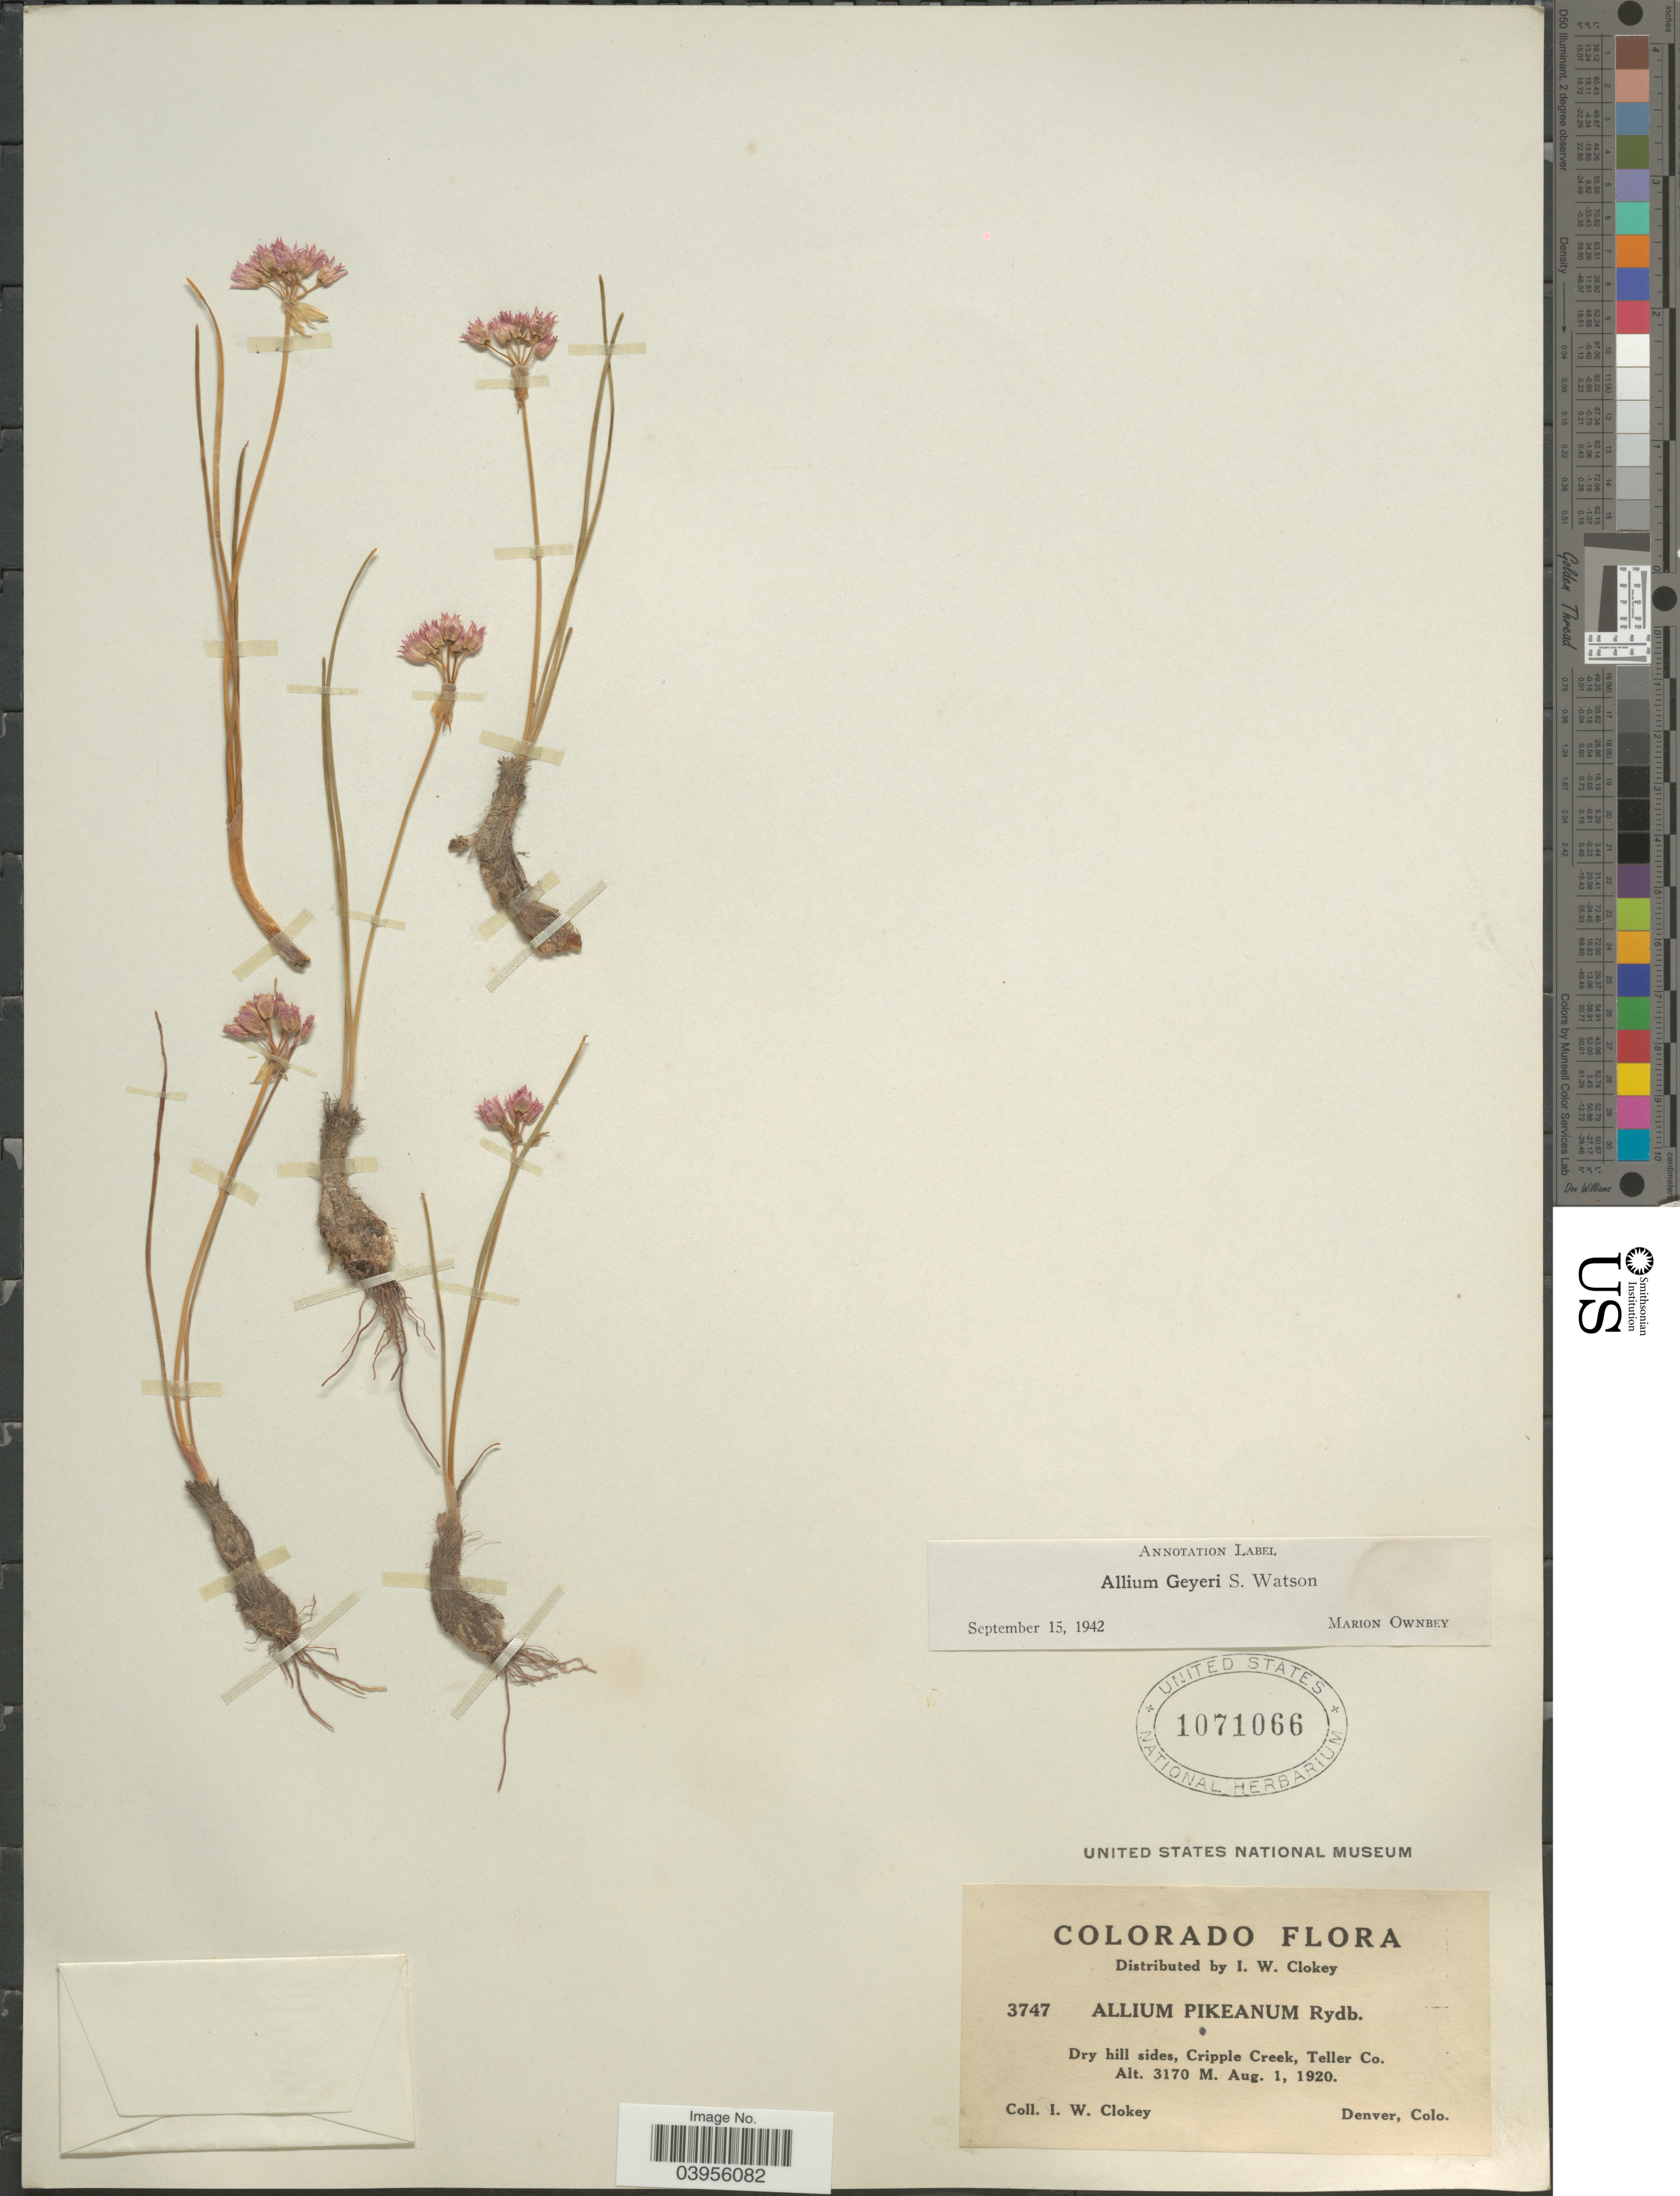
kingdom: Plantae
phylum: Tracheophyta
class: Liliopsida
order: Asparagales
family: Amaryllidaceae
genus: Allium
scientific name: Allium geyeri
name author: S. Watson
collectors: I. W. Clokey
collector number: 3747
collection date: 1920-08-01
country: United States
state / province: Colorado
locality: Dry hill sides, Cripple Creek, Teller Co.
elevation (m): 3170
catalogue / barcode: US 1071066